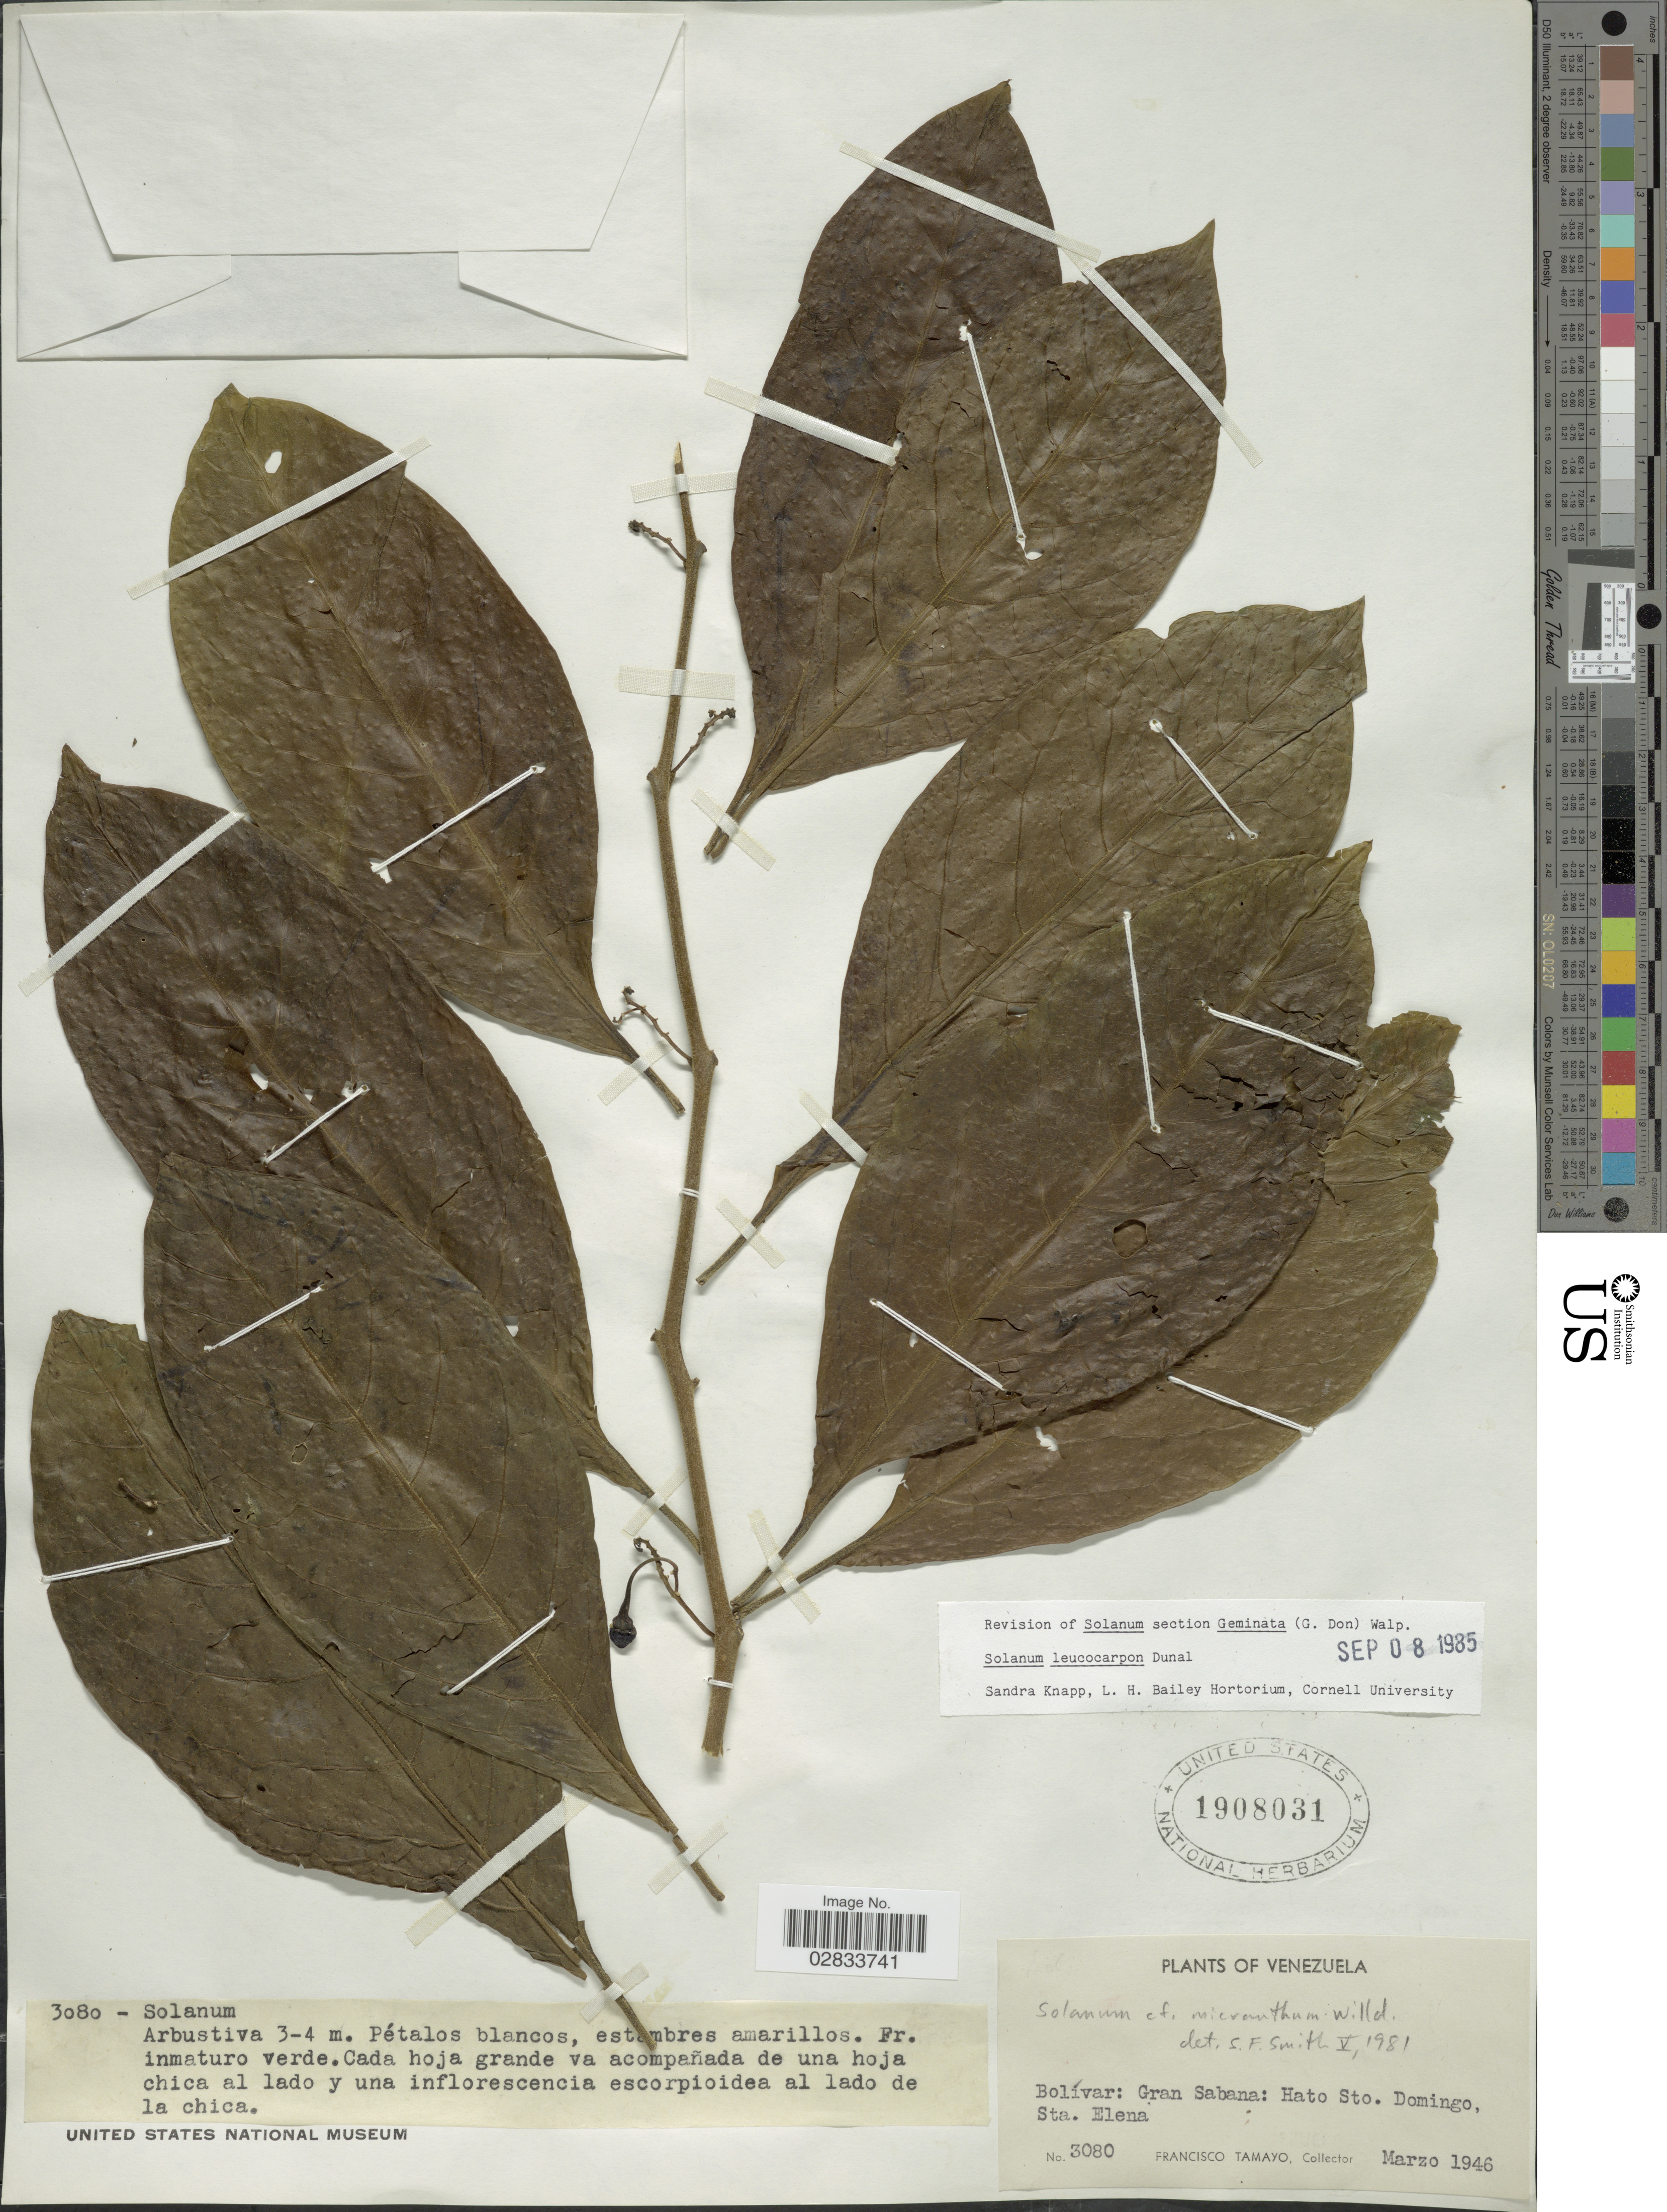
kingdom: Plantae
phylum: Tracheophyta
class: Magnoliopsida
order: Solanales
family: Solanaceae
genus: Solanum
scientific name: Solanum leucocarpon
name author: Dunal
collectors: F. Tamayo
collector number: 3080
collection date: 1946-03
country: Venezuela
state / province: Bolivar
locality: Bolívar: Gran Sabana: Hato Sto. Domingo, Sta. Elena.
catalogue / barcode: US 1908031